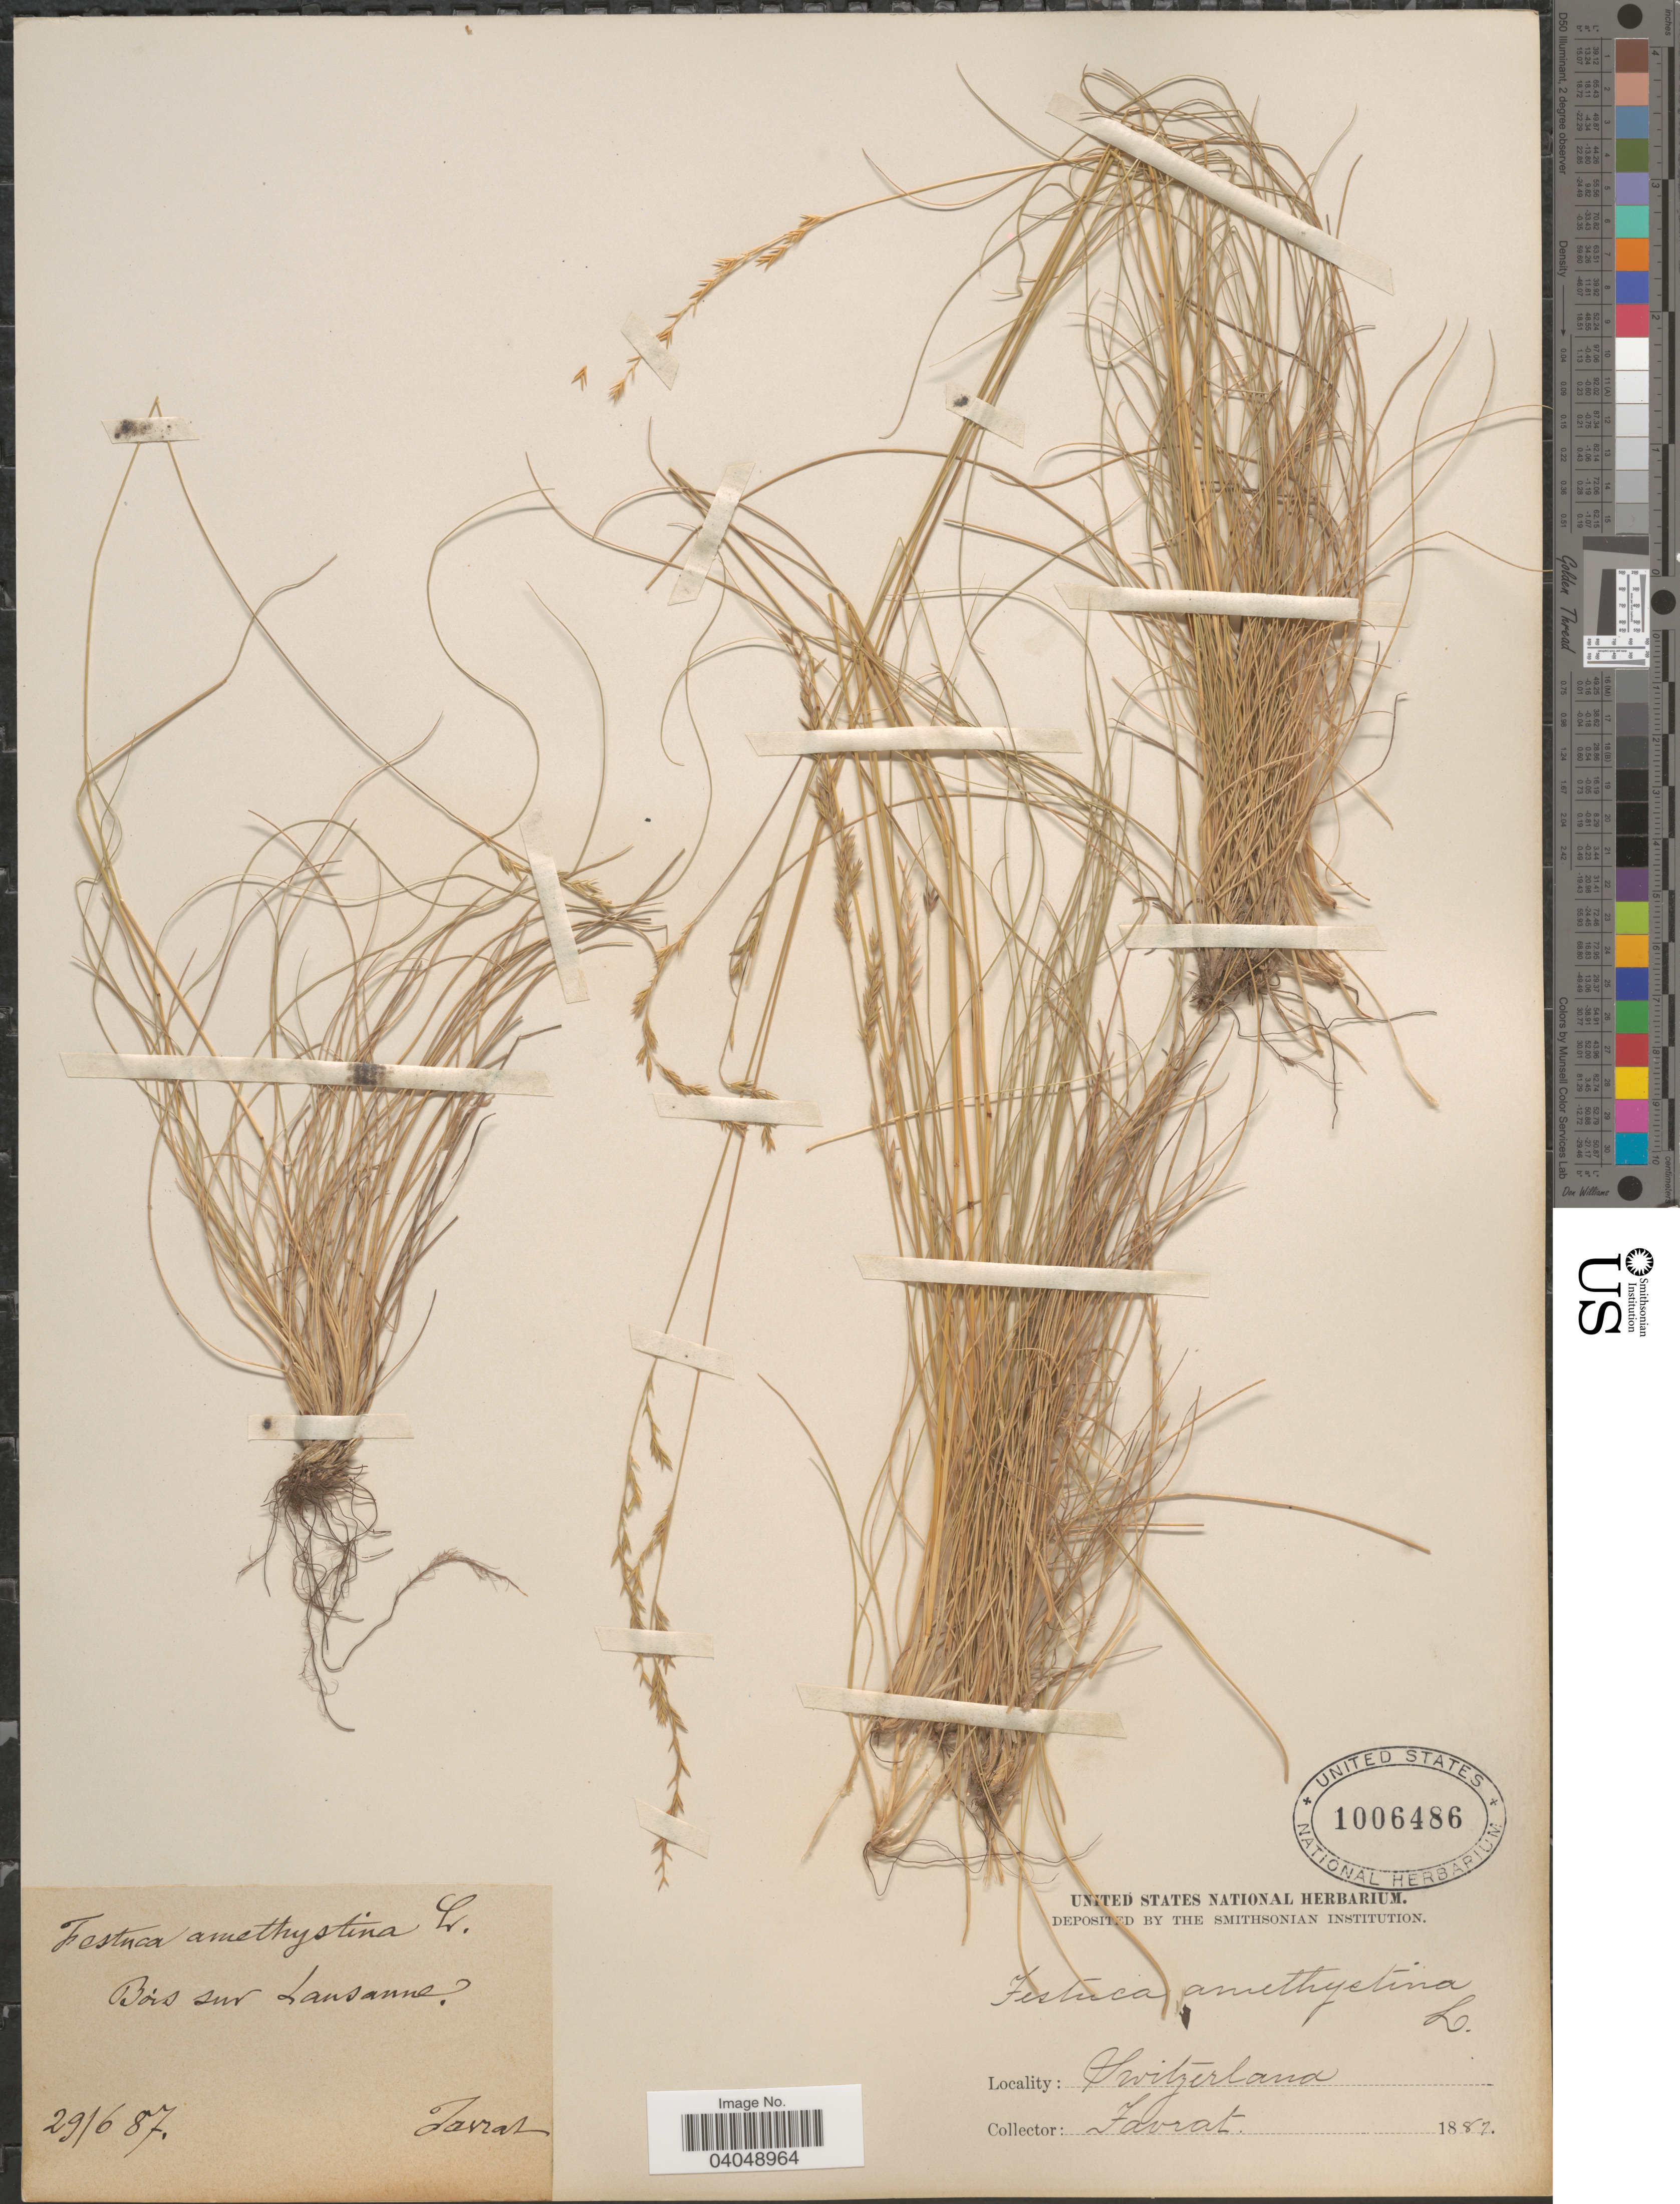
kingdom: Plantae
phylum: Tracheophyta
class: Liliopsida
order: Poales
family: Poaceae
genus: Festuca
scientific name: Festuca amethystina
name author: L.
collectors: L. Favrat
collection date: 1887-06-29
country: Switzerland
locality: Bois sur Lansanne.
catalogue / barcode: US 1006486